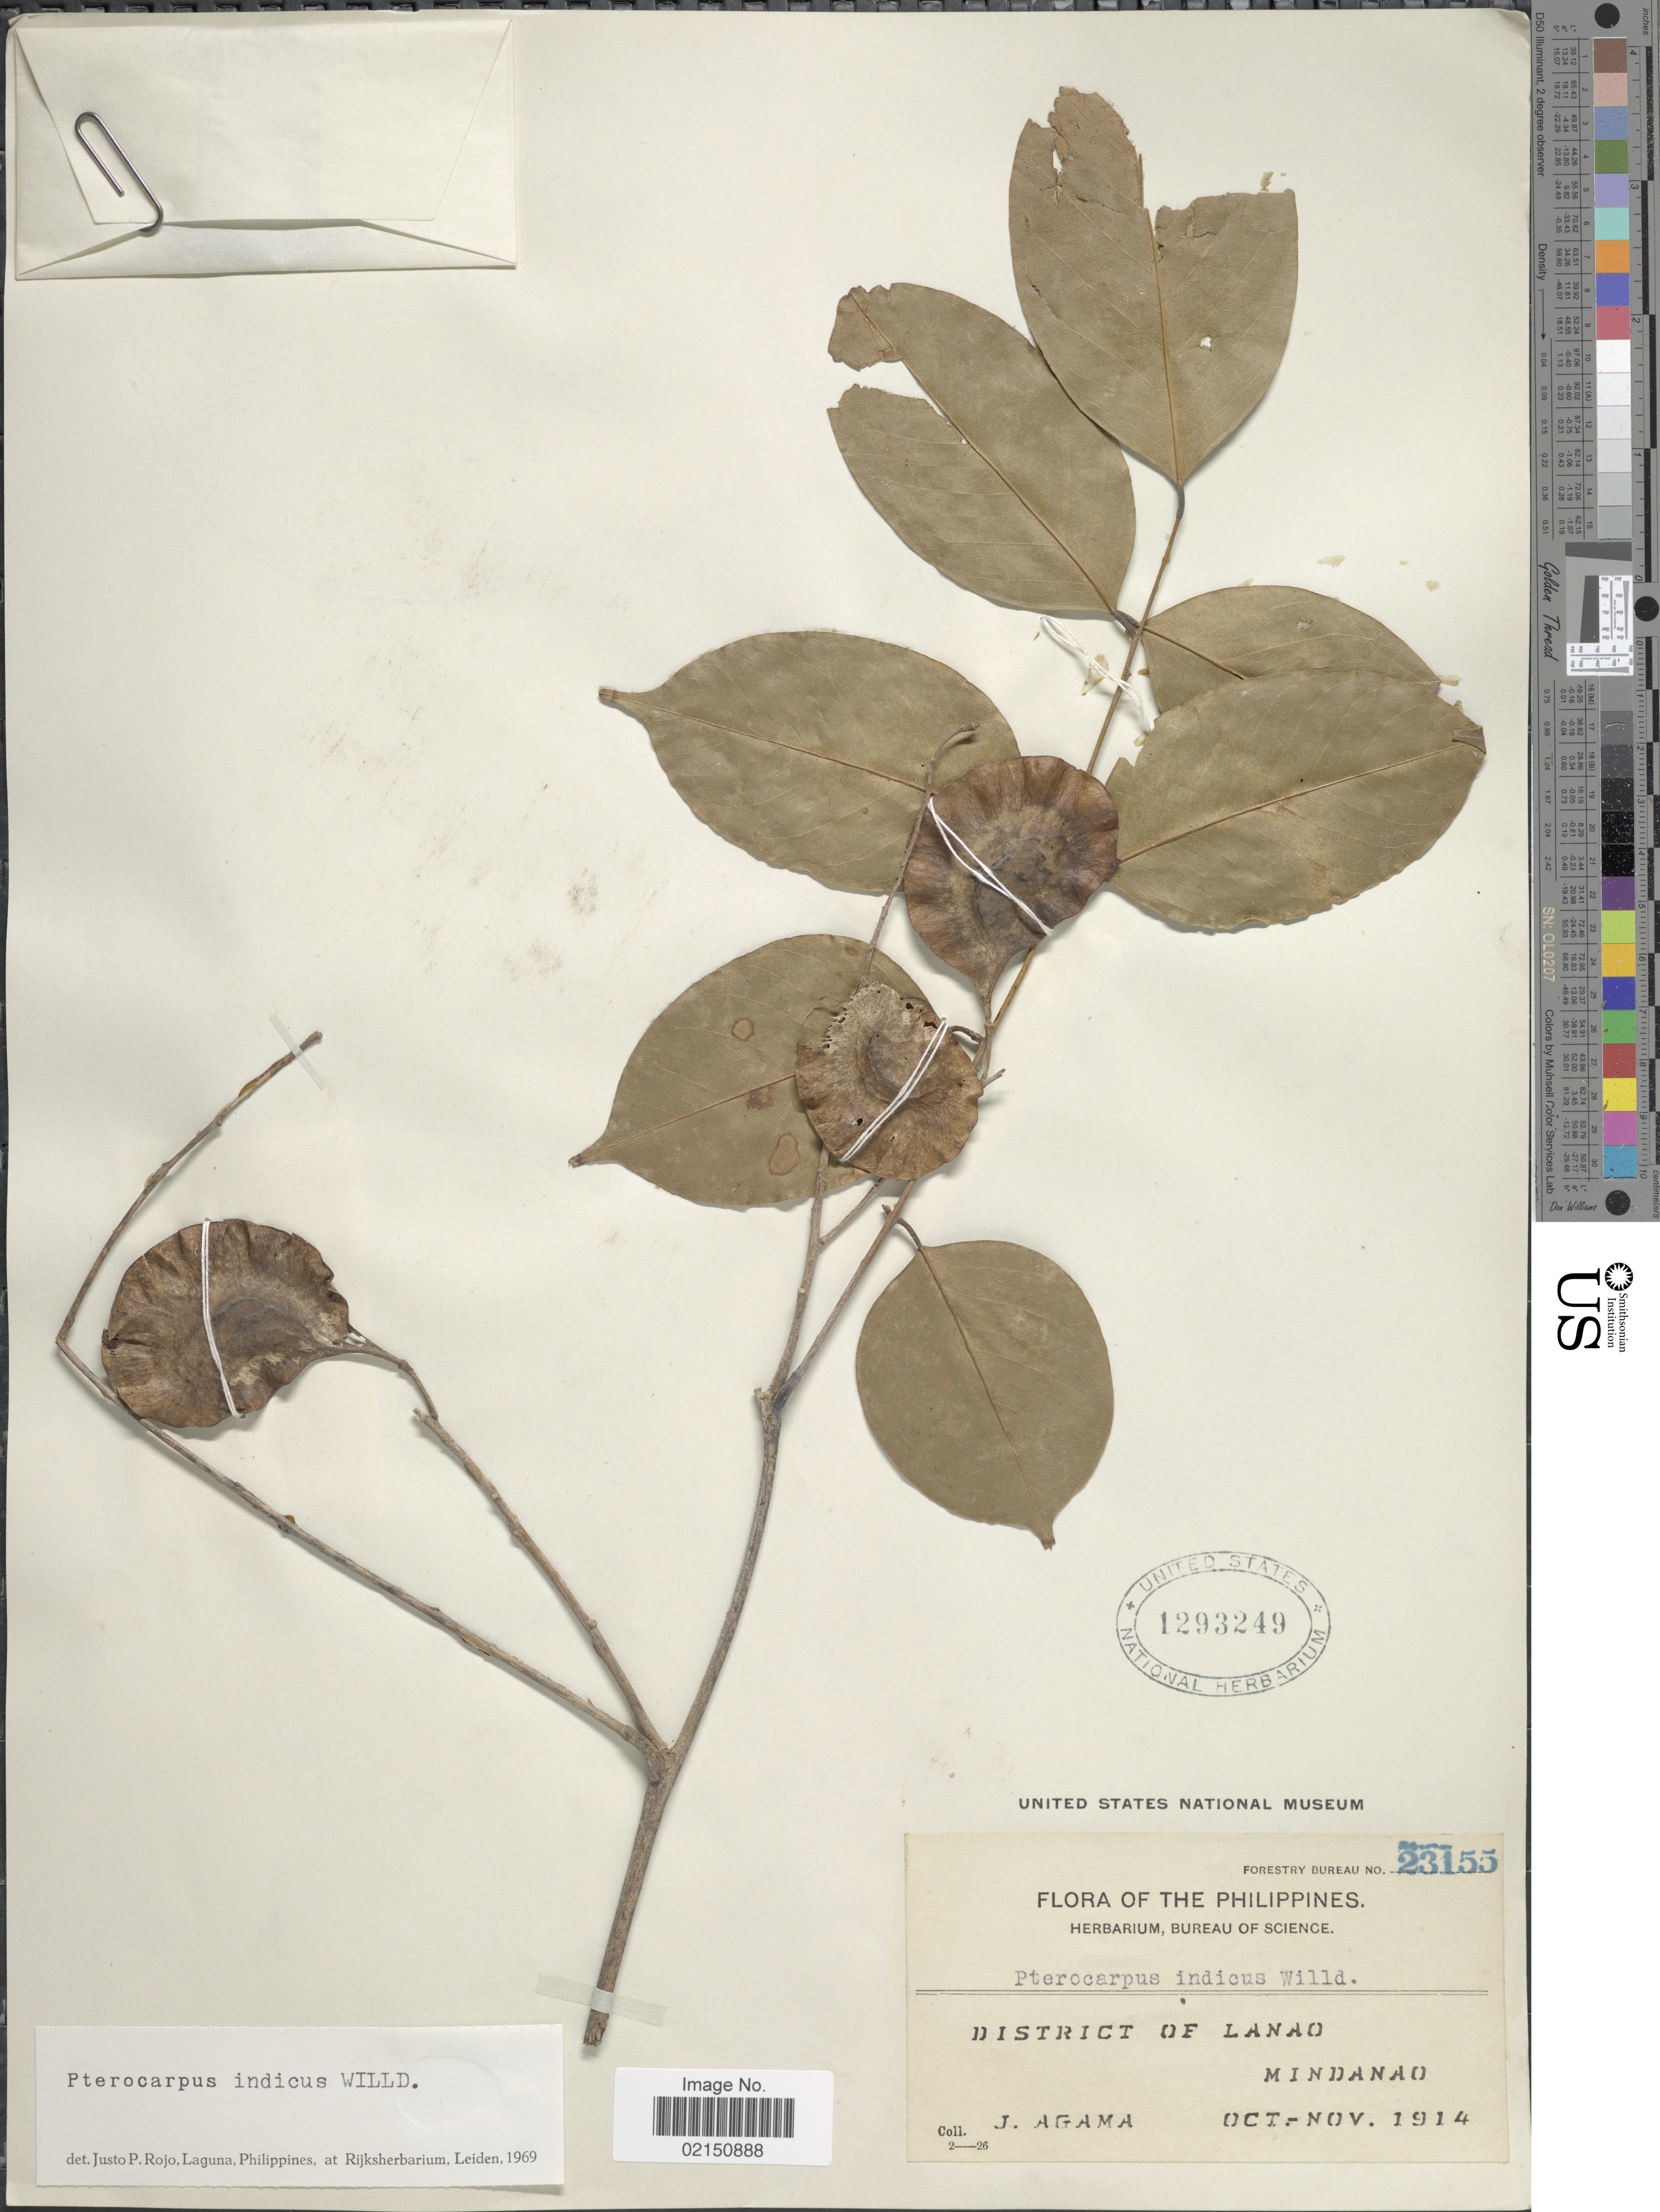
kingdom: Plantae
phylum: Tracheophyta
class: Magnoliopsida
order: Fabales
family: Fabaceae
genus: Pterocarpus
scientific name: Pterocarpus indicus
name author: Willd.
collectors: J. Agama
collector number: Forestry Bureau 23155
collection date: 1914-10/1914-11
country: Philippines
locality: District of Lanao, Mindanao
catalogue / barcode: US 1293249